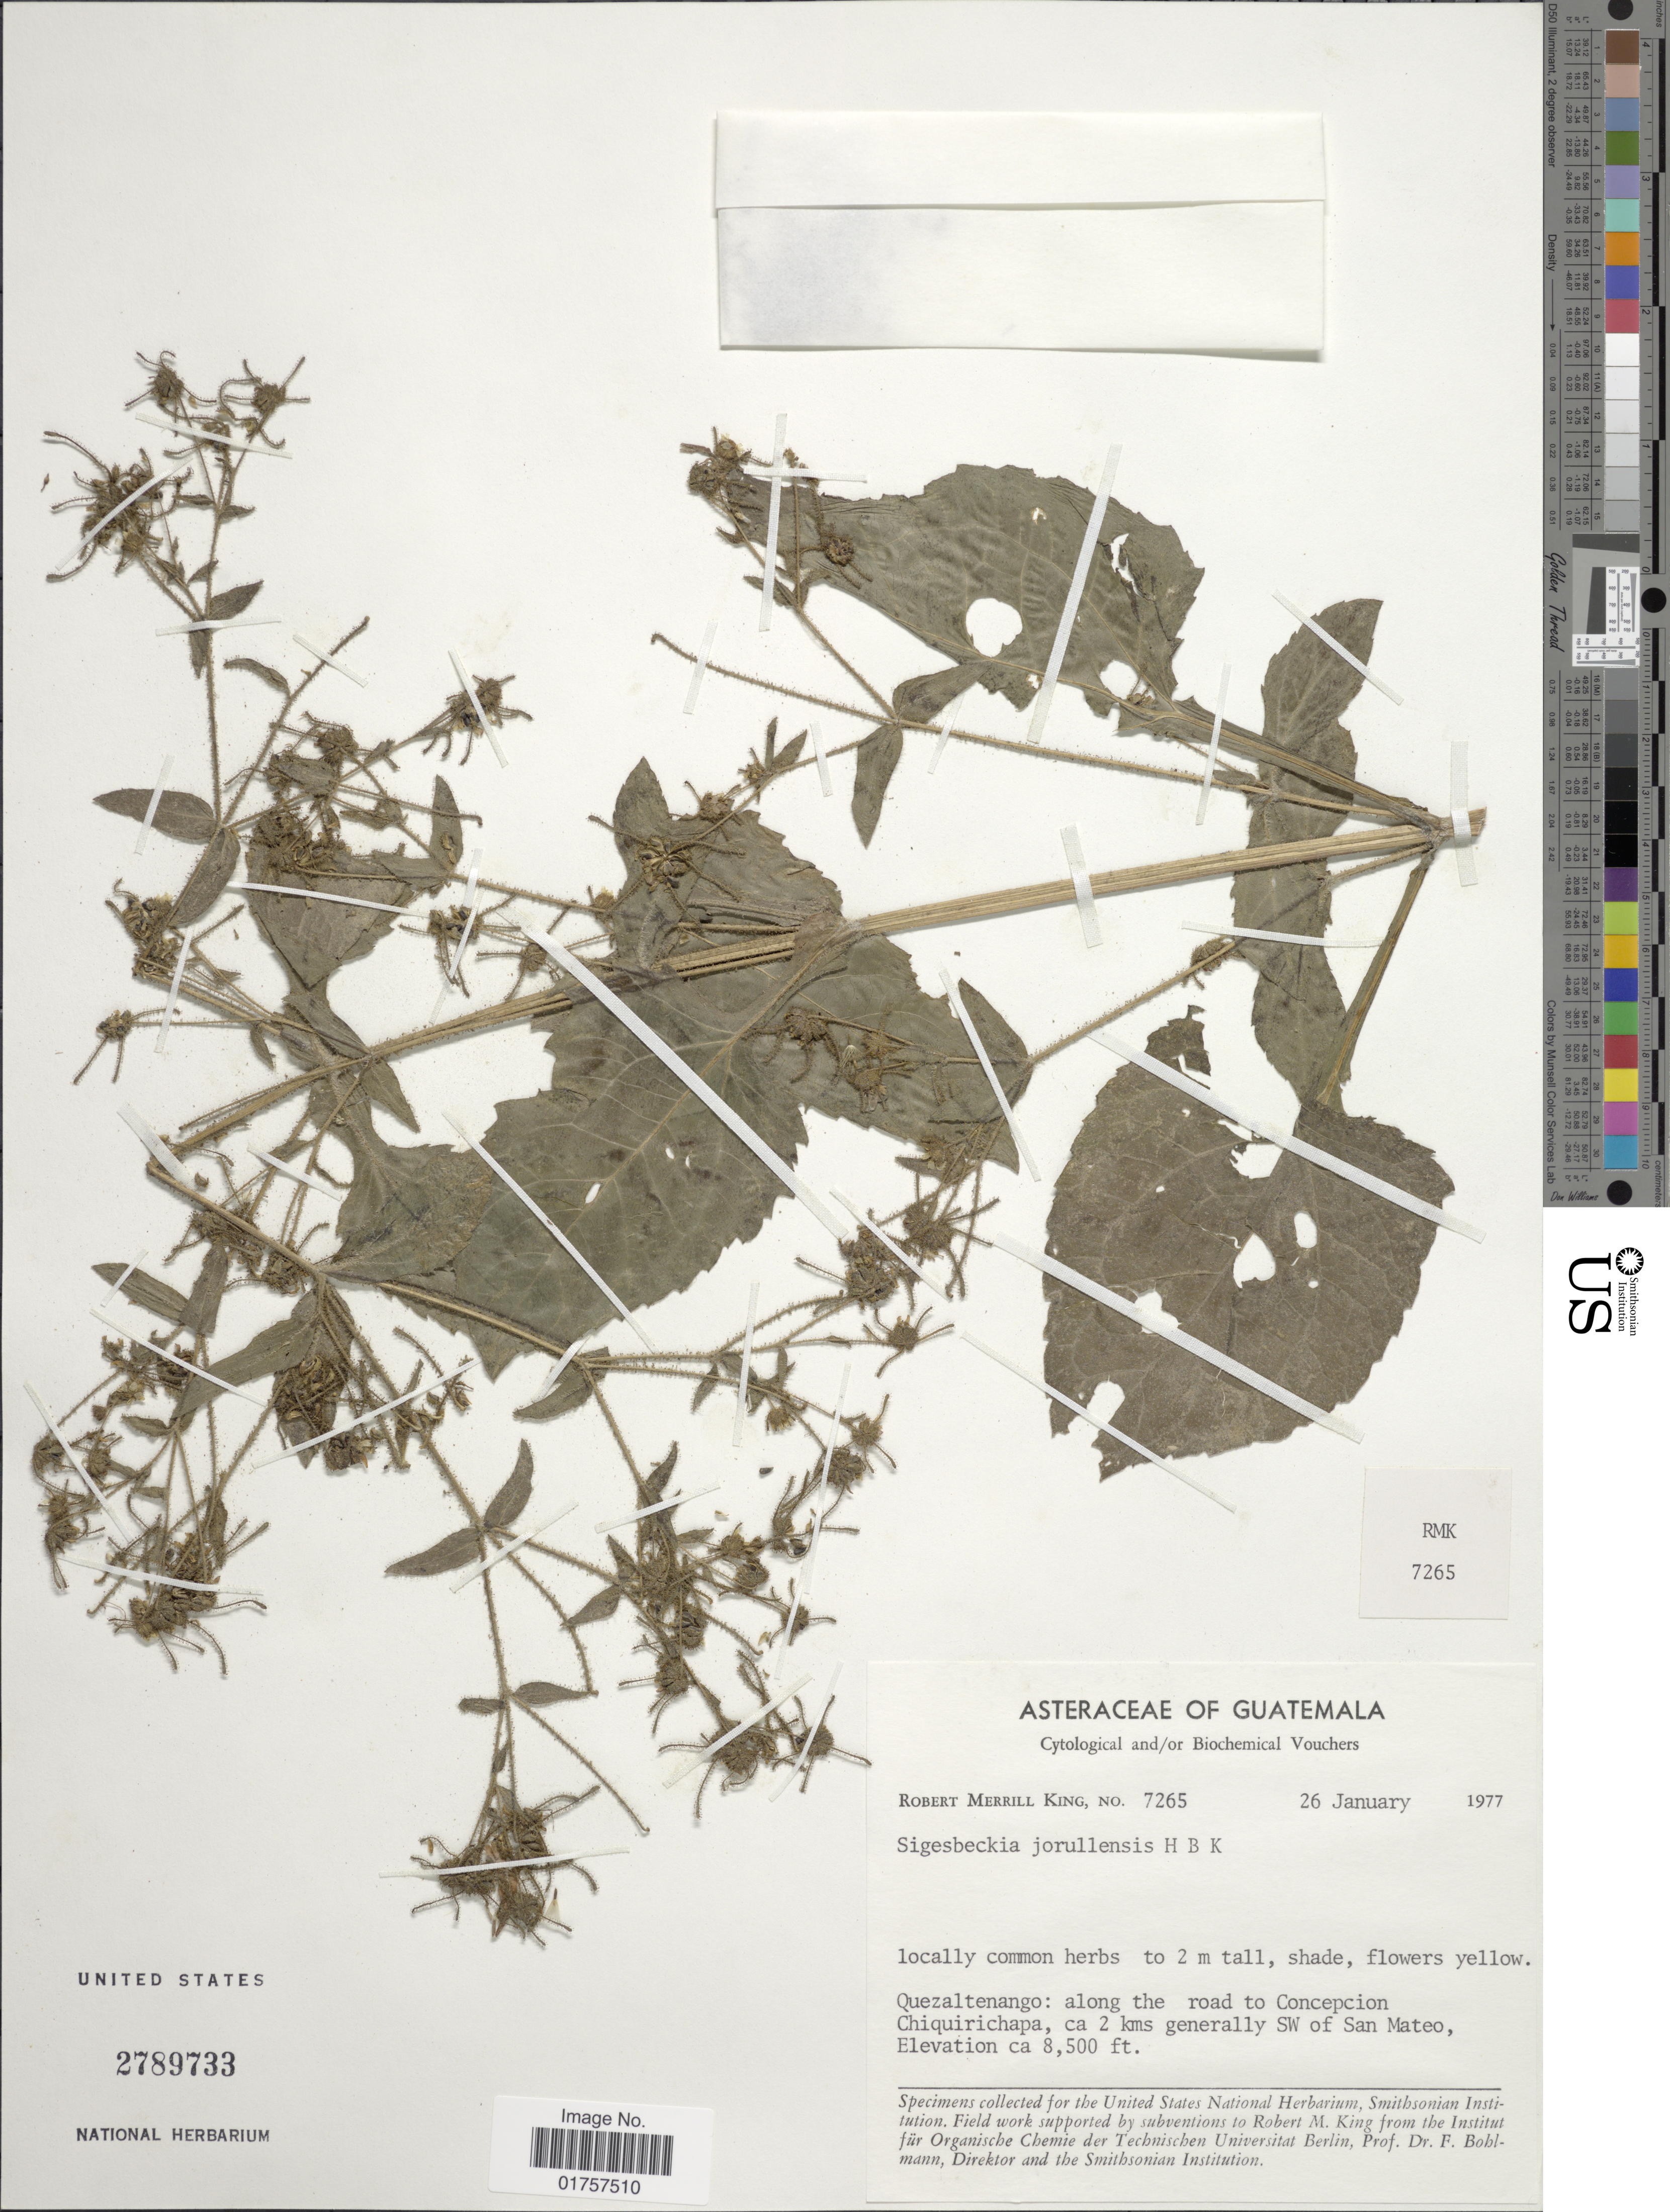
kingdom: Plantae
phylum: Tracheophyta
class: Magnoliopsida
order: Asterales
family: Asteraceae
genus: Sigesbeckia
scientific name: Sigesbeckia jorullensis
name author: Kunth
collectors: R. M. King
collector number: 7265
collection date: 1977-01-26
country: Guatemala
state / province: Quetzaltenango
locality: Along the road to Concepcion Chiquirichapa, ca 2 kms generally SW of San Mateo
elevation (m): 2591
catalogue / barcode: US 2789733